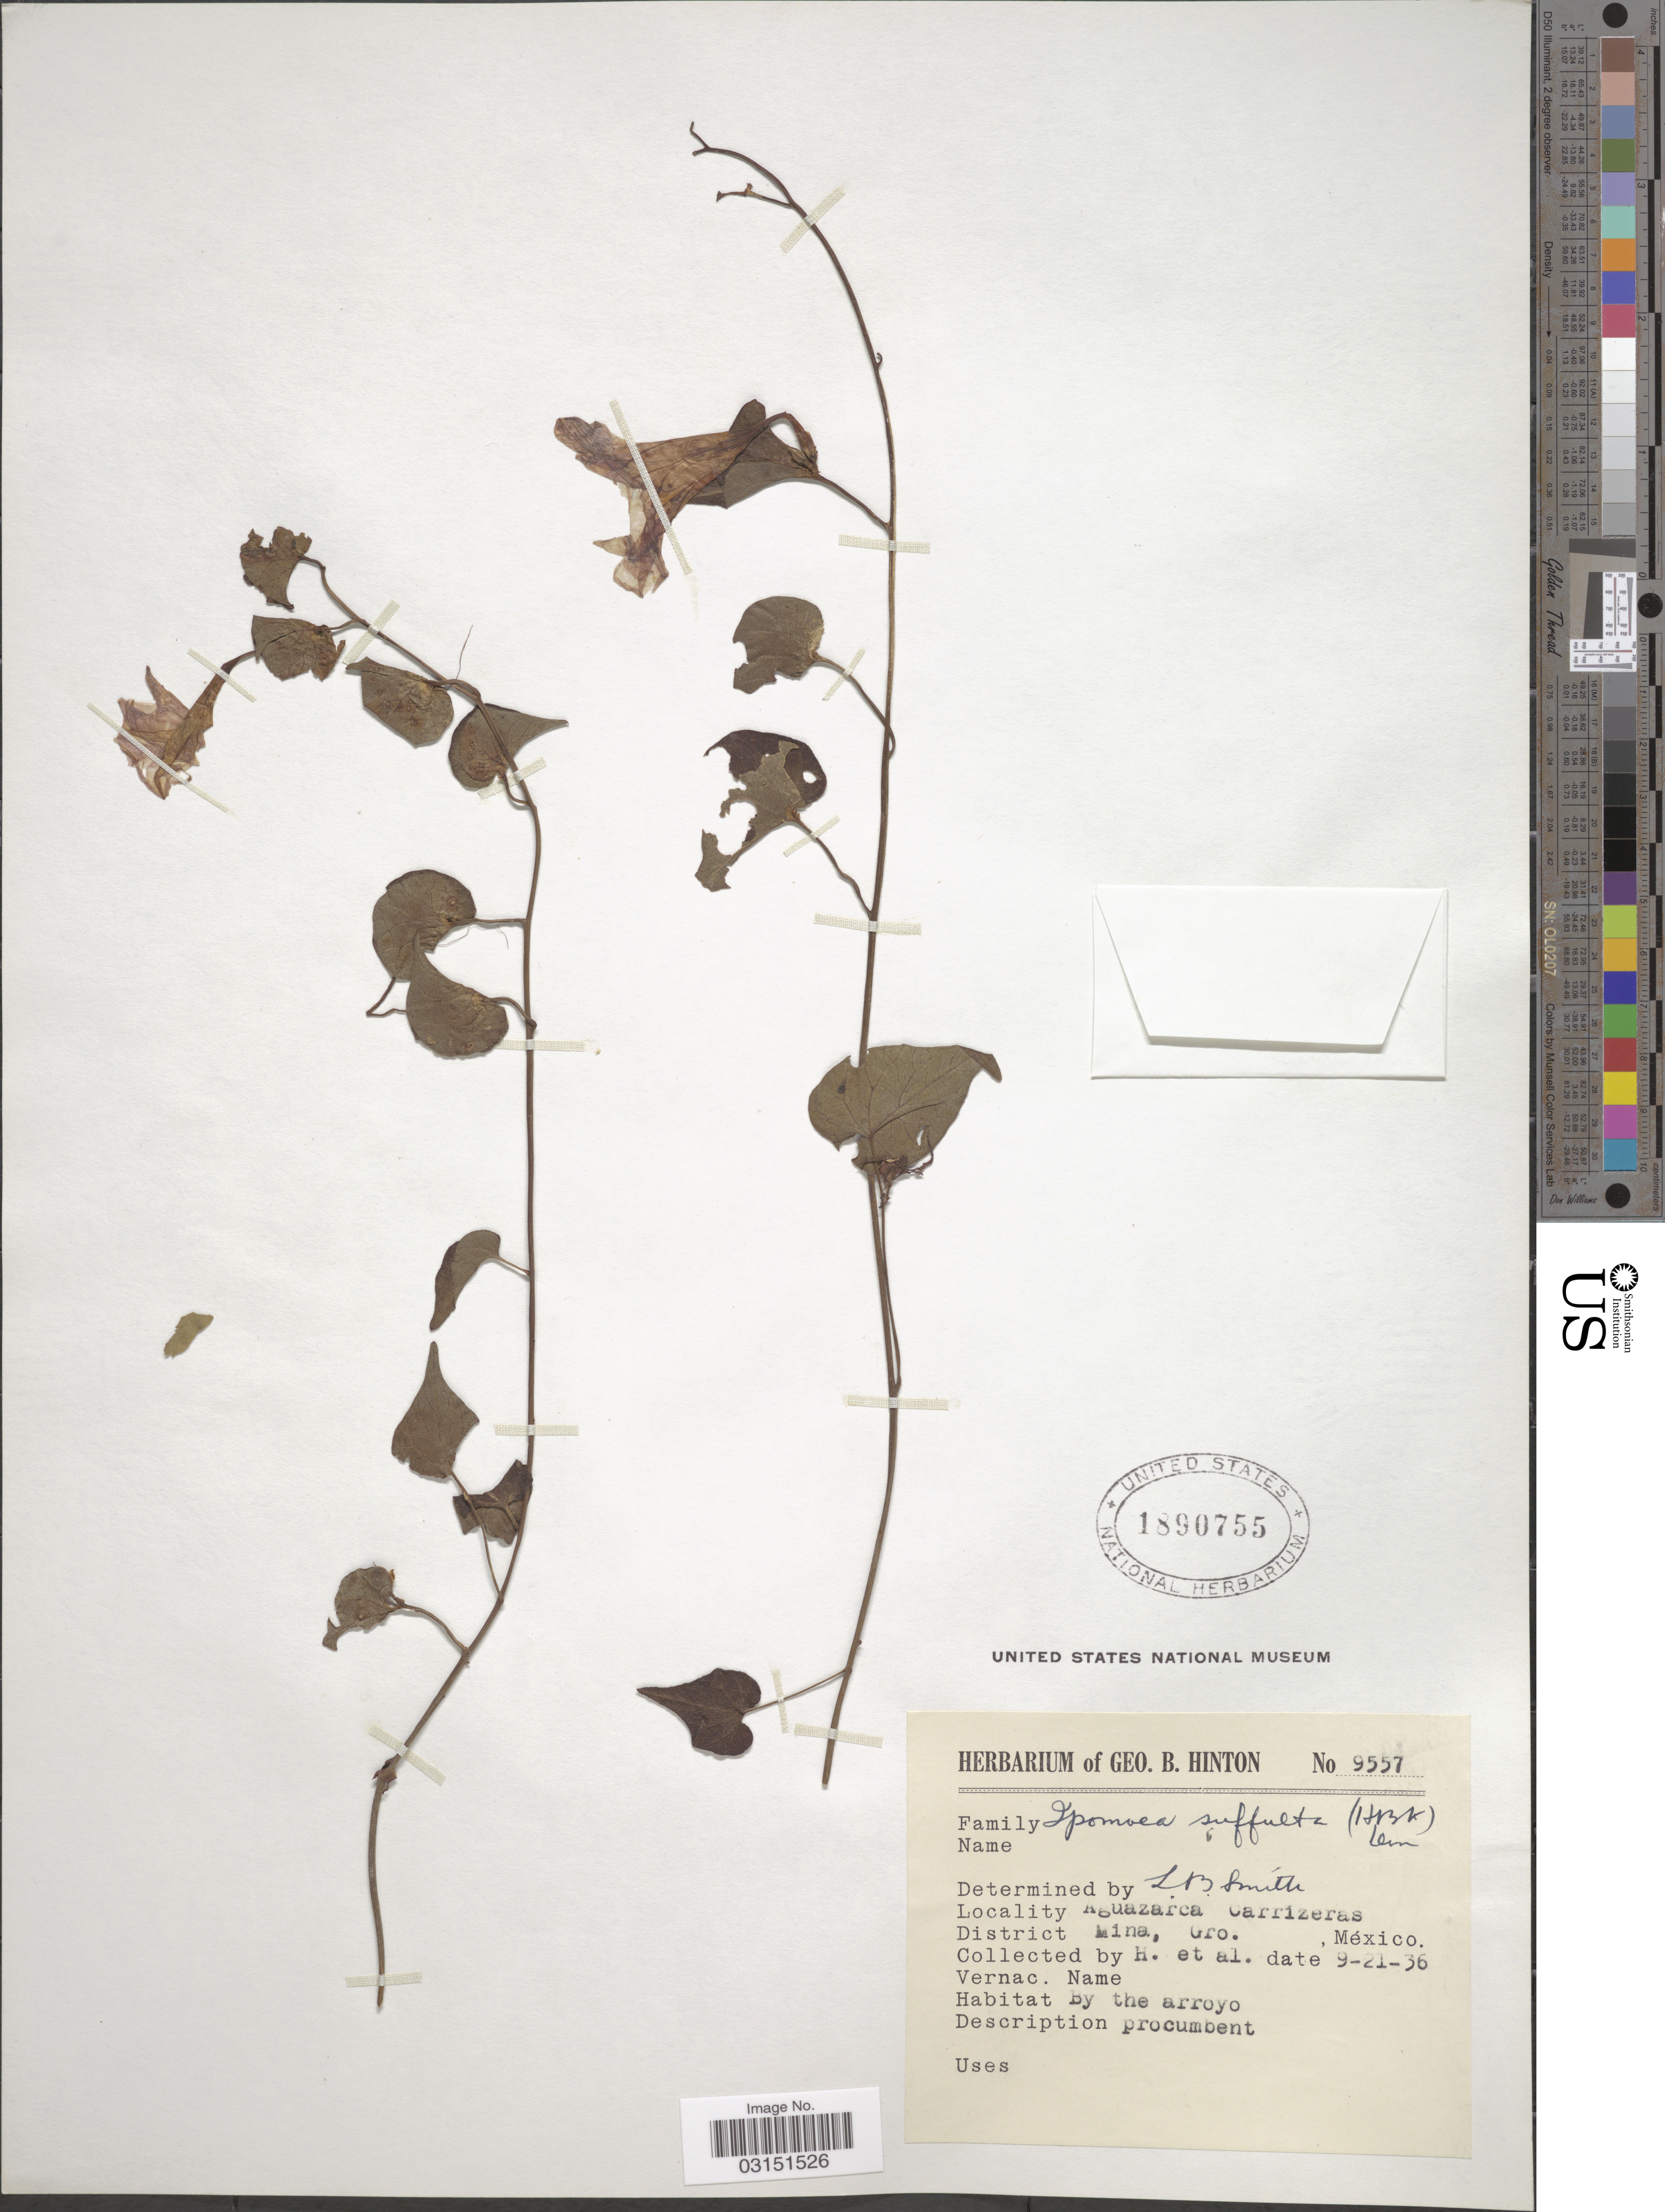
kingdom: Plantae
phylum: Tracheophyta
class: Magnoliopsida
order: Solanales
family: Convolvulaceae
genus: Ipomoea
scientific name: Ipomoea suffulta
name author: (Kunth) G. Don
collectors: G. B. Hinton & et al.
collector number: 9557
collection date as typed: Transcribed d/m/y: 21/9/36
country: Mexico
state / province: Guerrero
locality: Aguazarca Carrizeras. District Mina.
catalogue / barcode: US 1890755